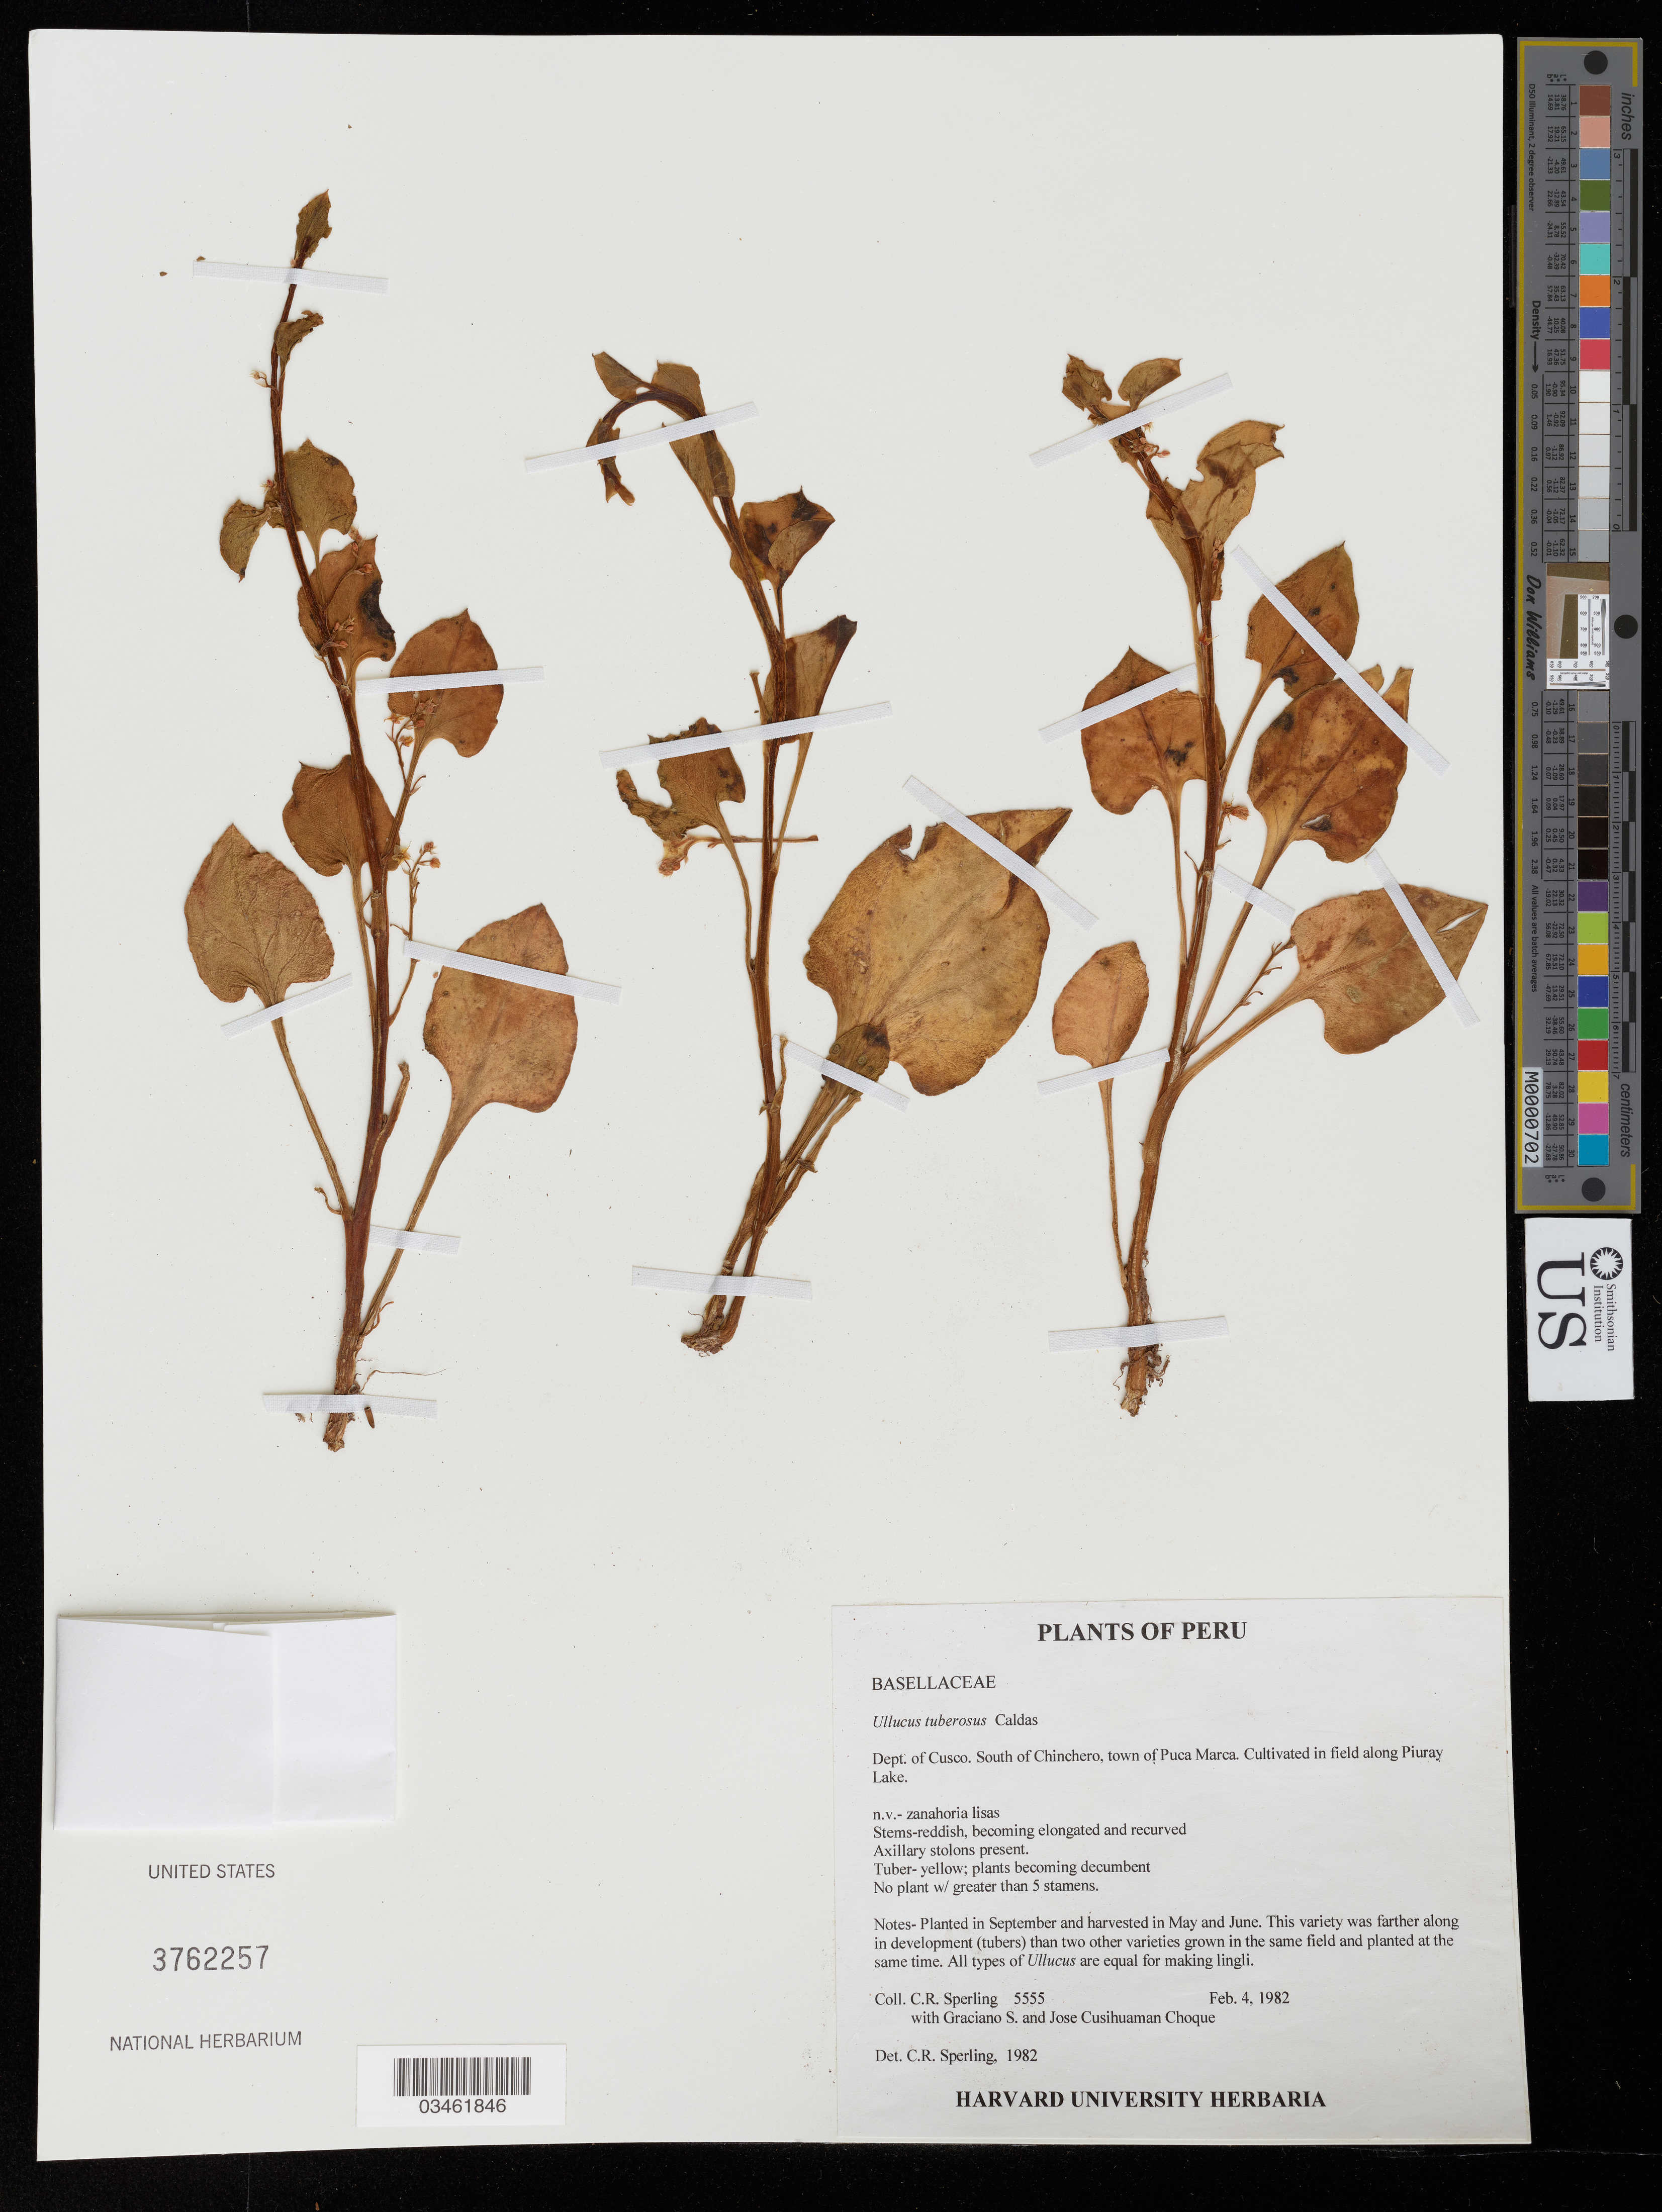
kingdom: Plantae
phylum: Tracheophyta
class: Magnoliopsida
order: Caryophyllales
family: Basellaceae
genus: Ullucus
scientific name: Ullucus tuberosus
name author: Caldas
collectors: C. R. Sperling, G. Choque & J. Choque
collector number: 5555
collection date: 1982-02-04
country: Peru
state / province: Cusco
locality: Dept. of Cusco. South of Chinchorro, town of Puca Marca. Cultivated in field along Piuray Lake.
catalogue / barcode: US 3762257